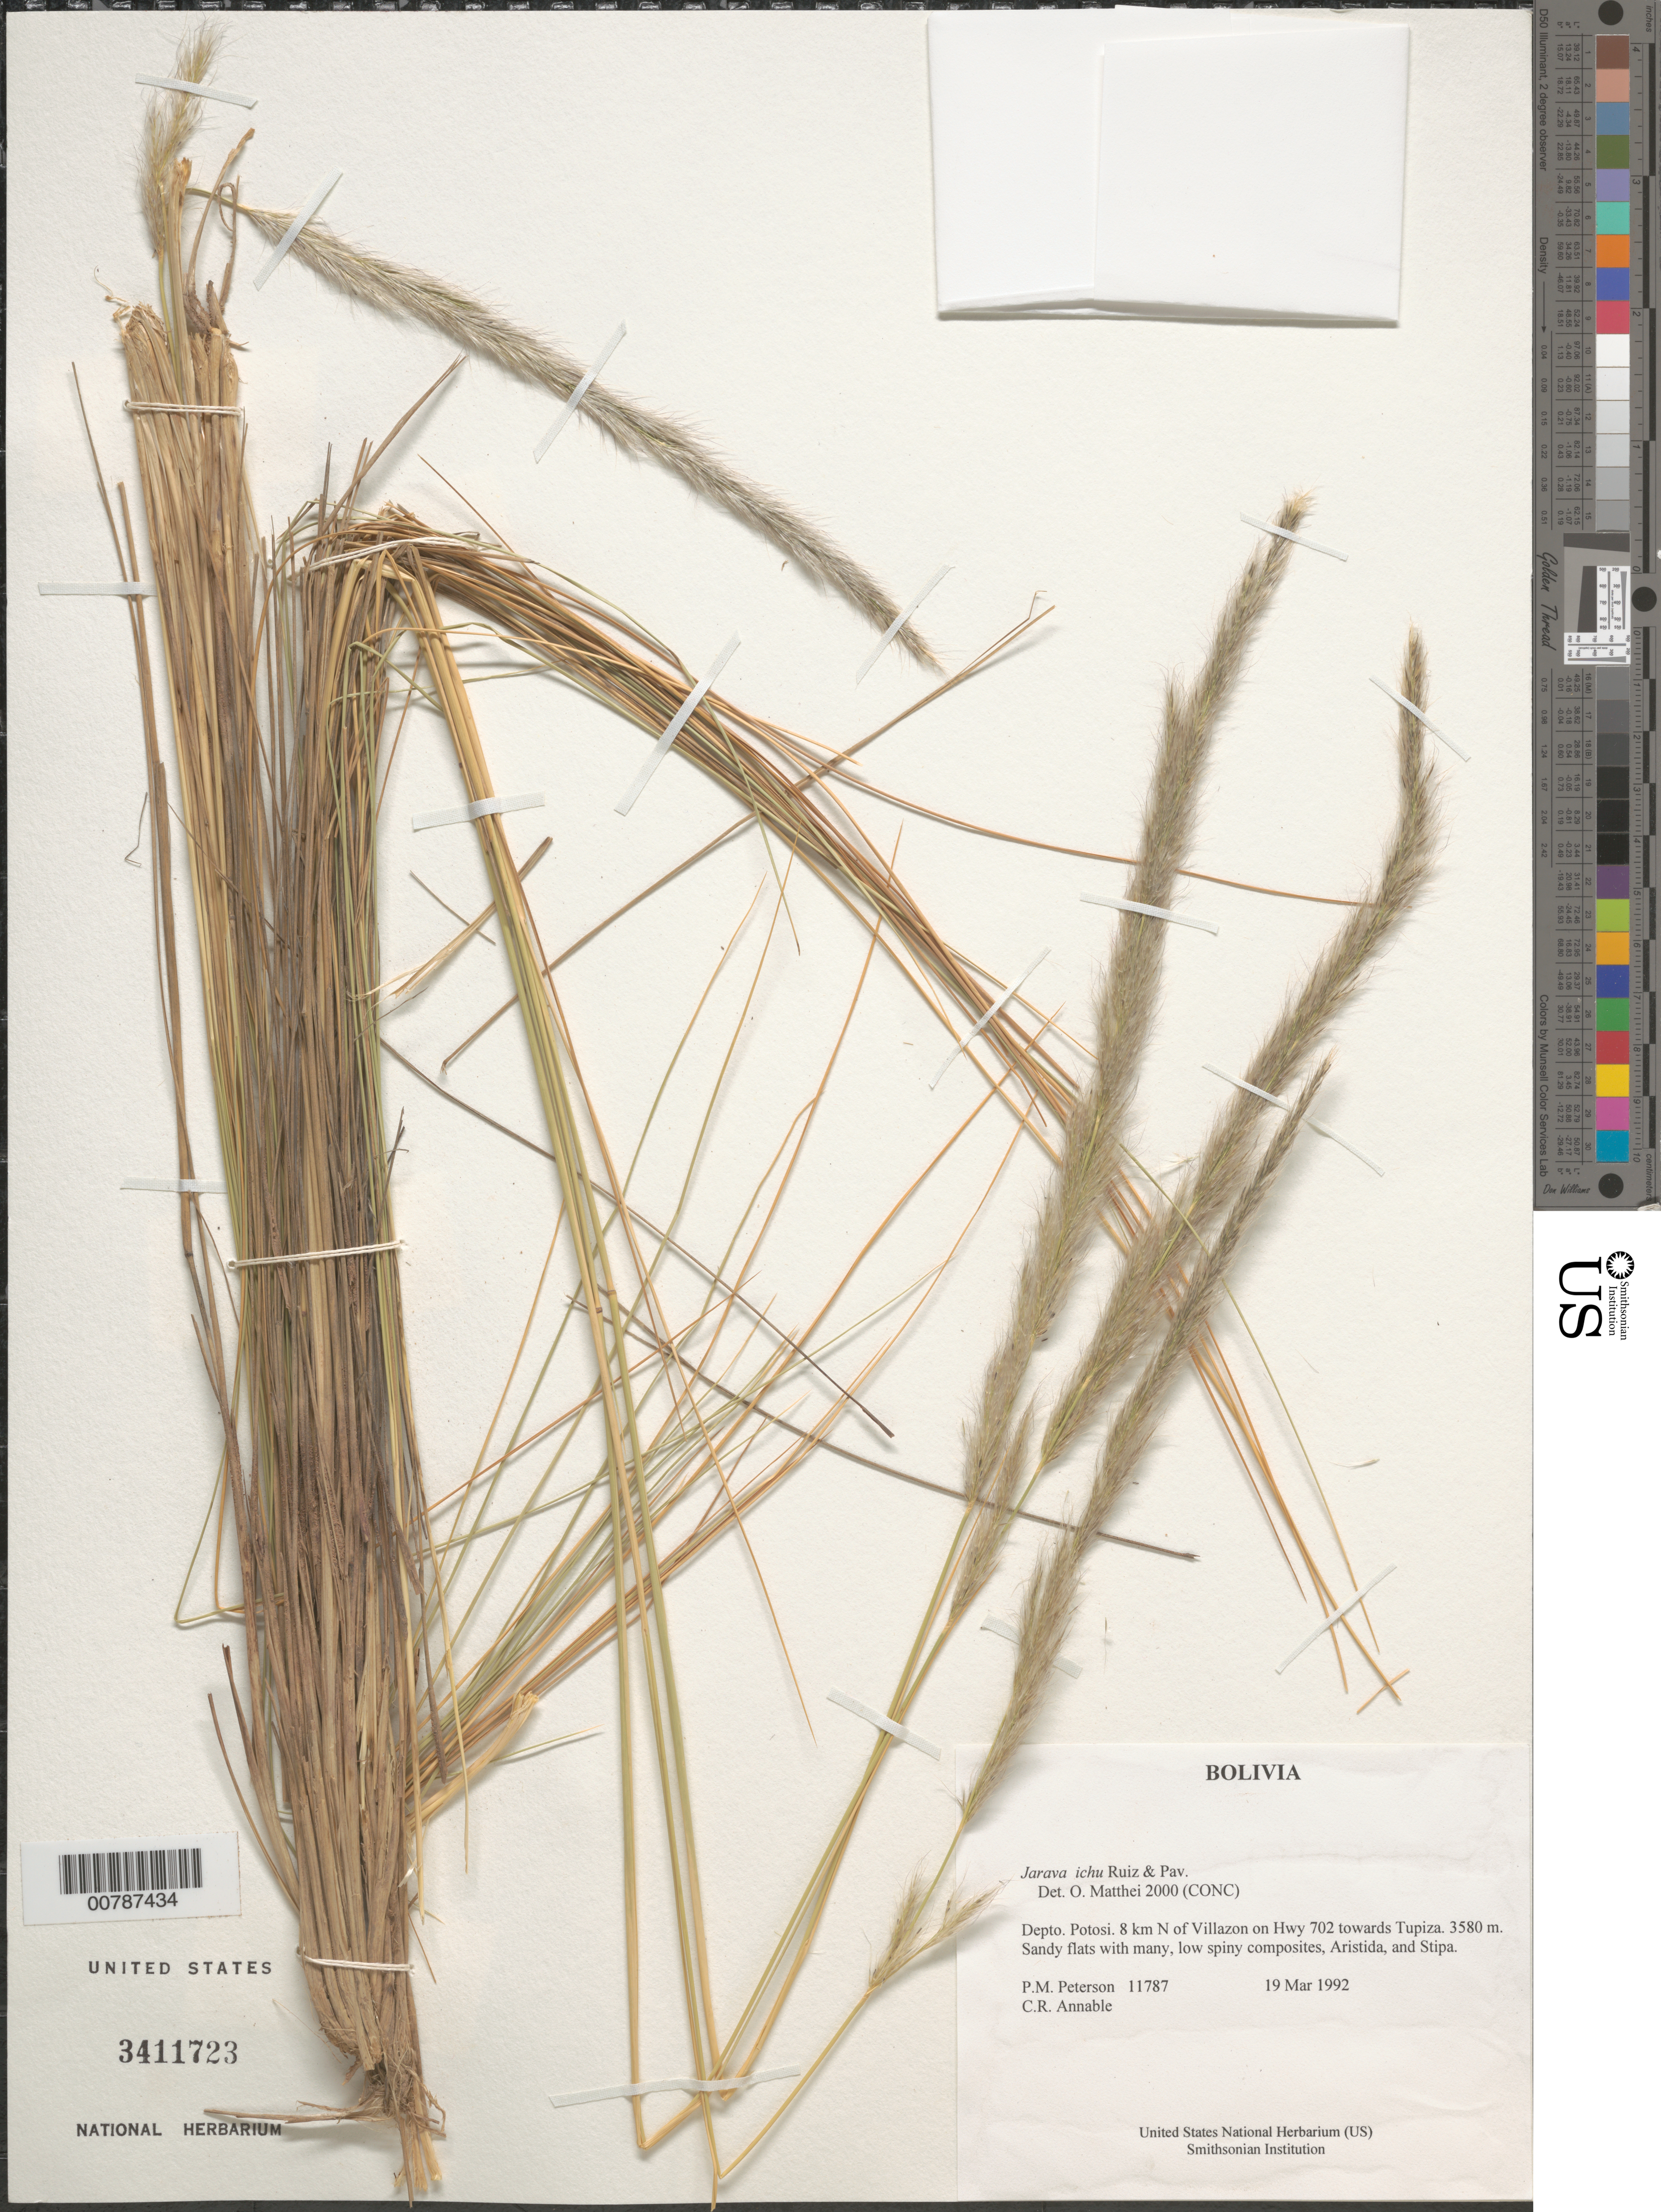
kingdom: Plantae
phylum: Tracheophyta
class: Liliopsida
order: Poales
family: Poaceae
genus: Jarava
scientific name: Jarava ichu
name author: Ruiz & Pav.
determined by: Matthei, O. R.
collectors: P. M. Peterson & C. R. Annable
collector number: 11787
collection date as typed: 19 Mar 1992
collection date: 1992-03-19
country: Bolivia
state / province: Potosi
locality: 8 km N of Villazon on Hwy 702 towards Tupiza.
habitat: Sandy flats with many, low spiny composites, Aristida, and Stipa.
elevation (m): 3580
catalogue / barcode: US 3411723